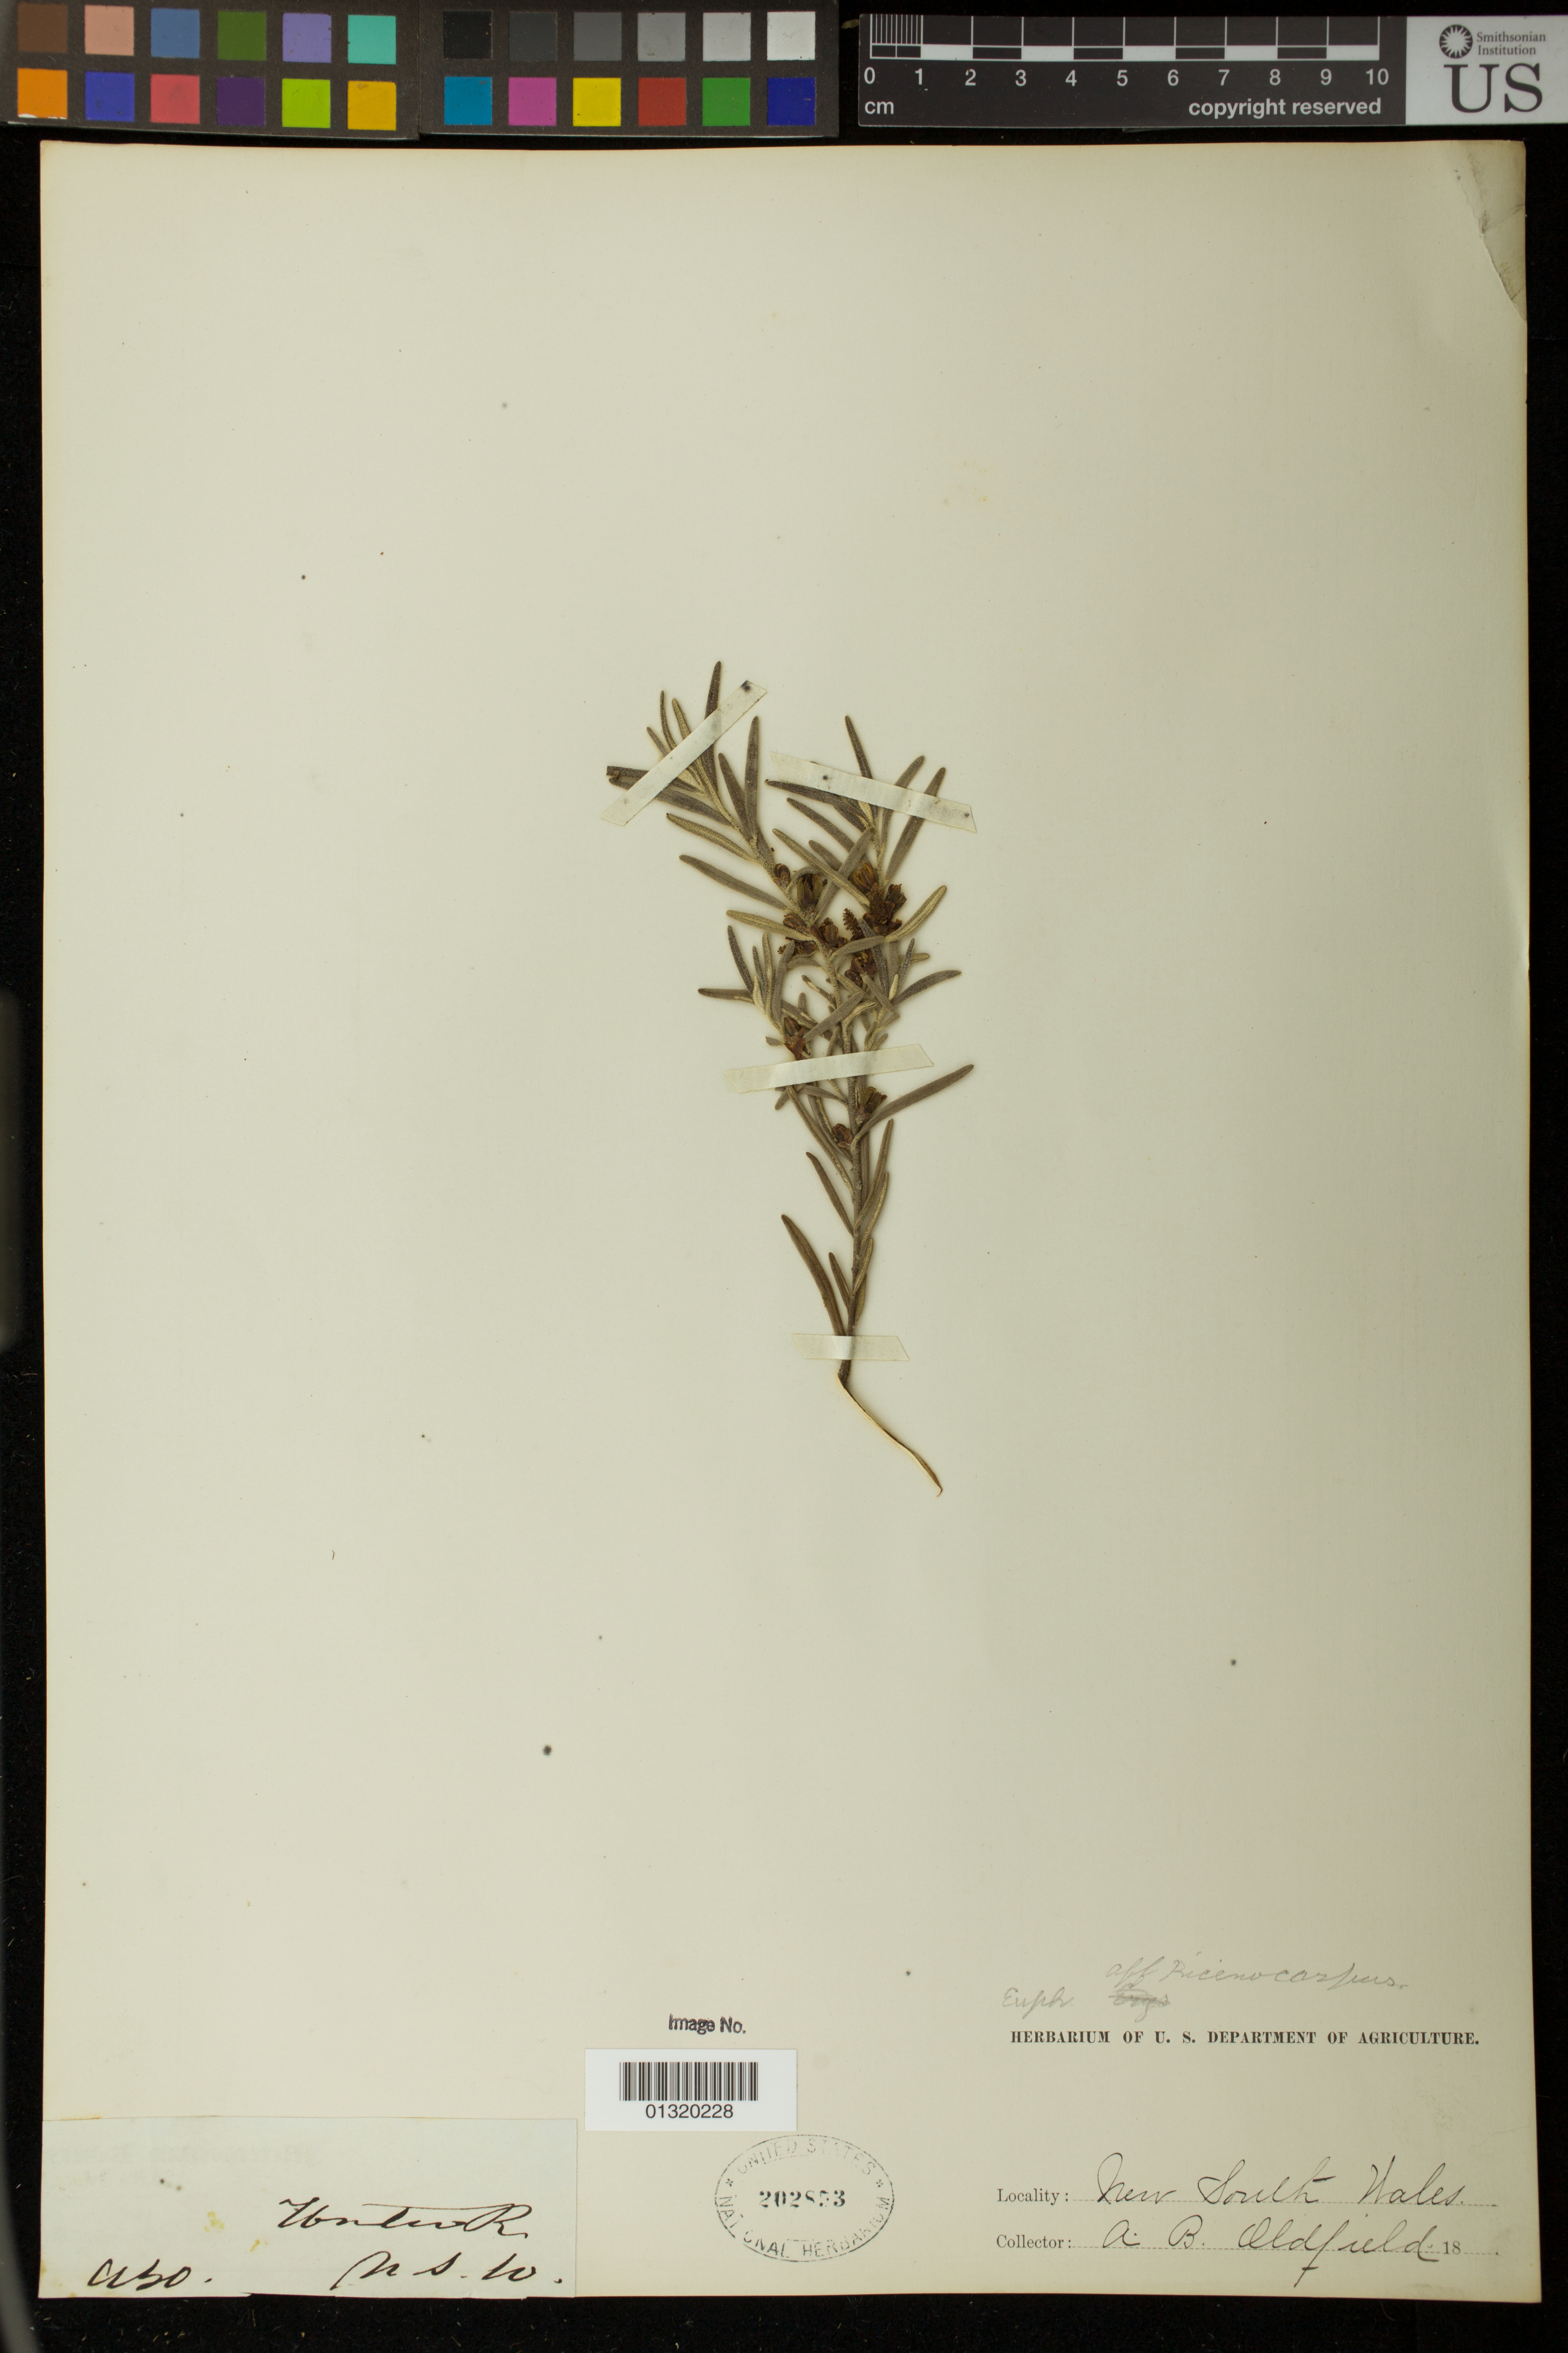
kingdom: Plantae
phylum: Tracheophyta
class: Magnoliopsida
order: Malpighiales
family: Euphorbiaceae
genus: Ricinocarpos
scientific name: Ricinocarpos sp.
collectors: A. Oldfield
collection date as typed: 18--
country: Australia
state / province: New South Wales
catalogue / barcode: US 202853